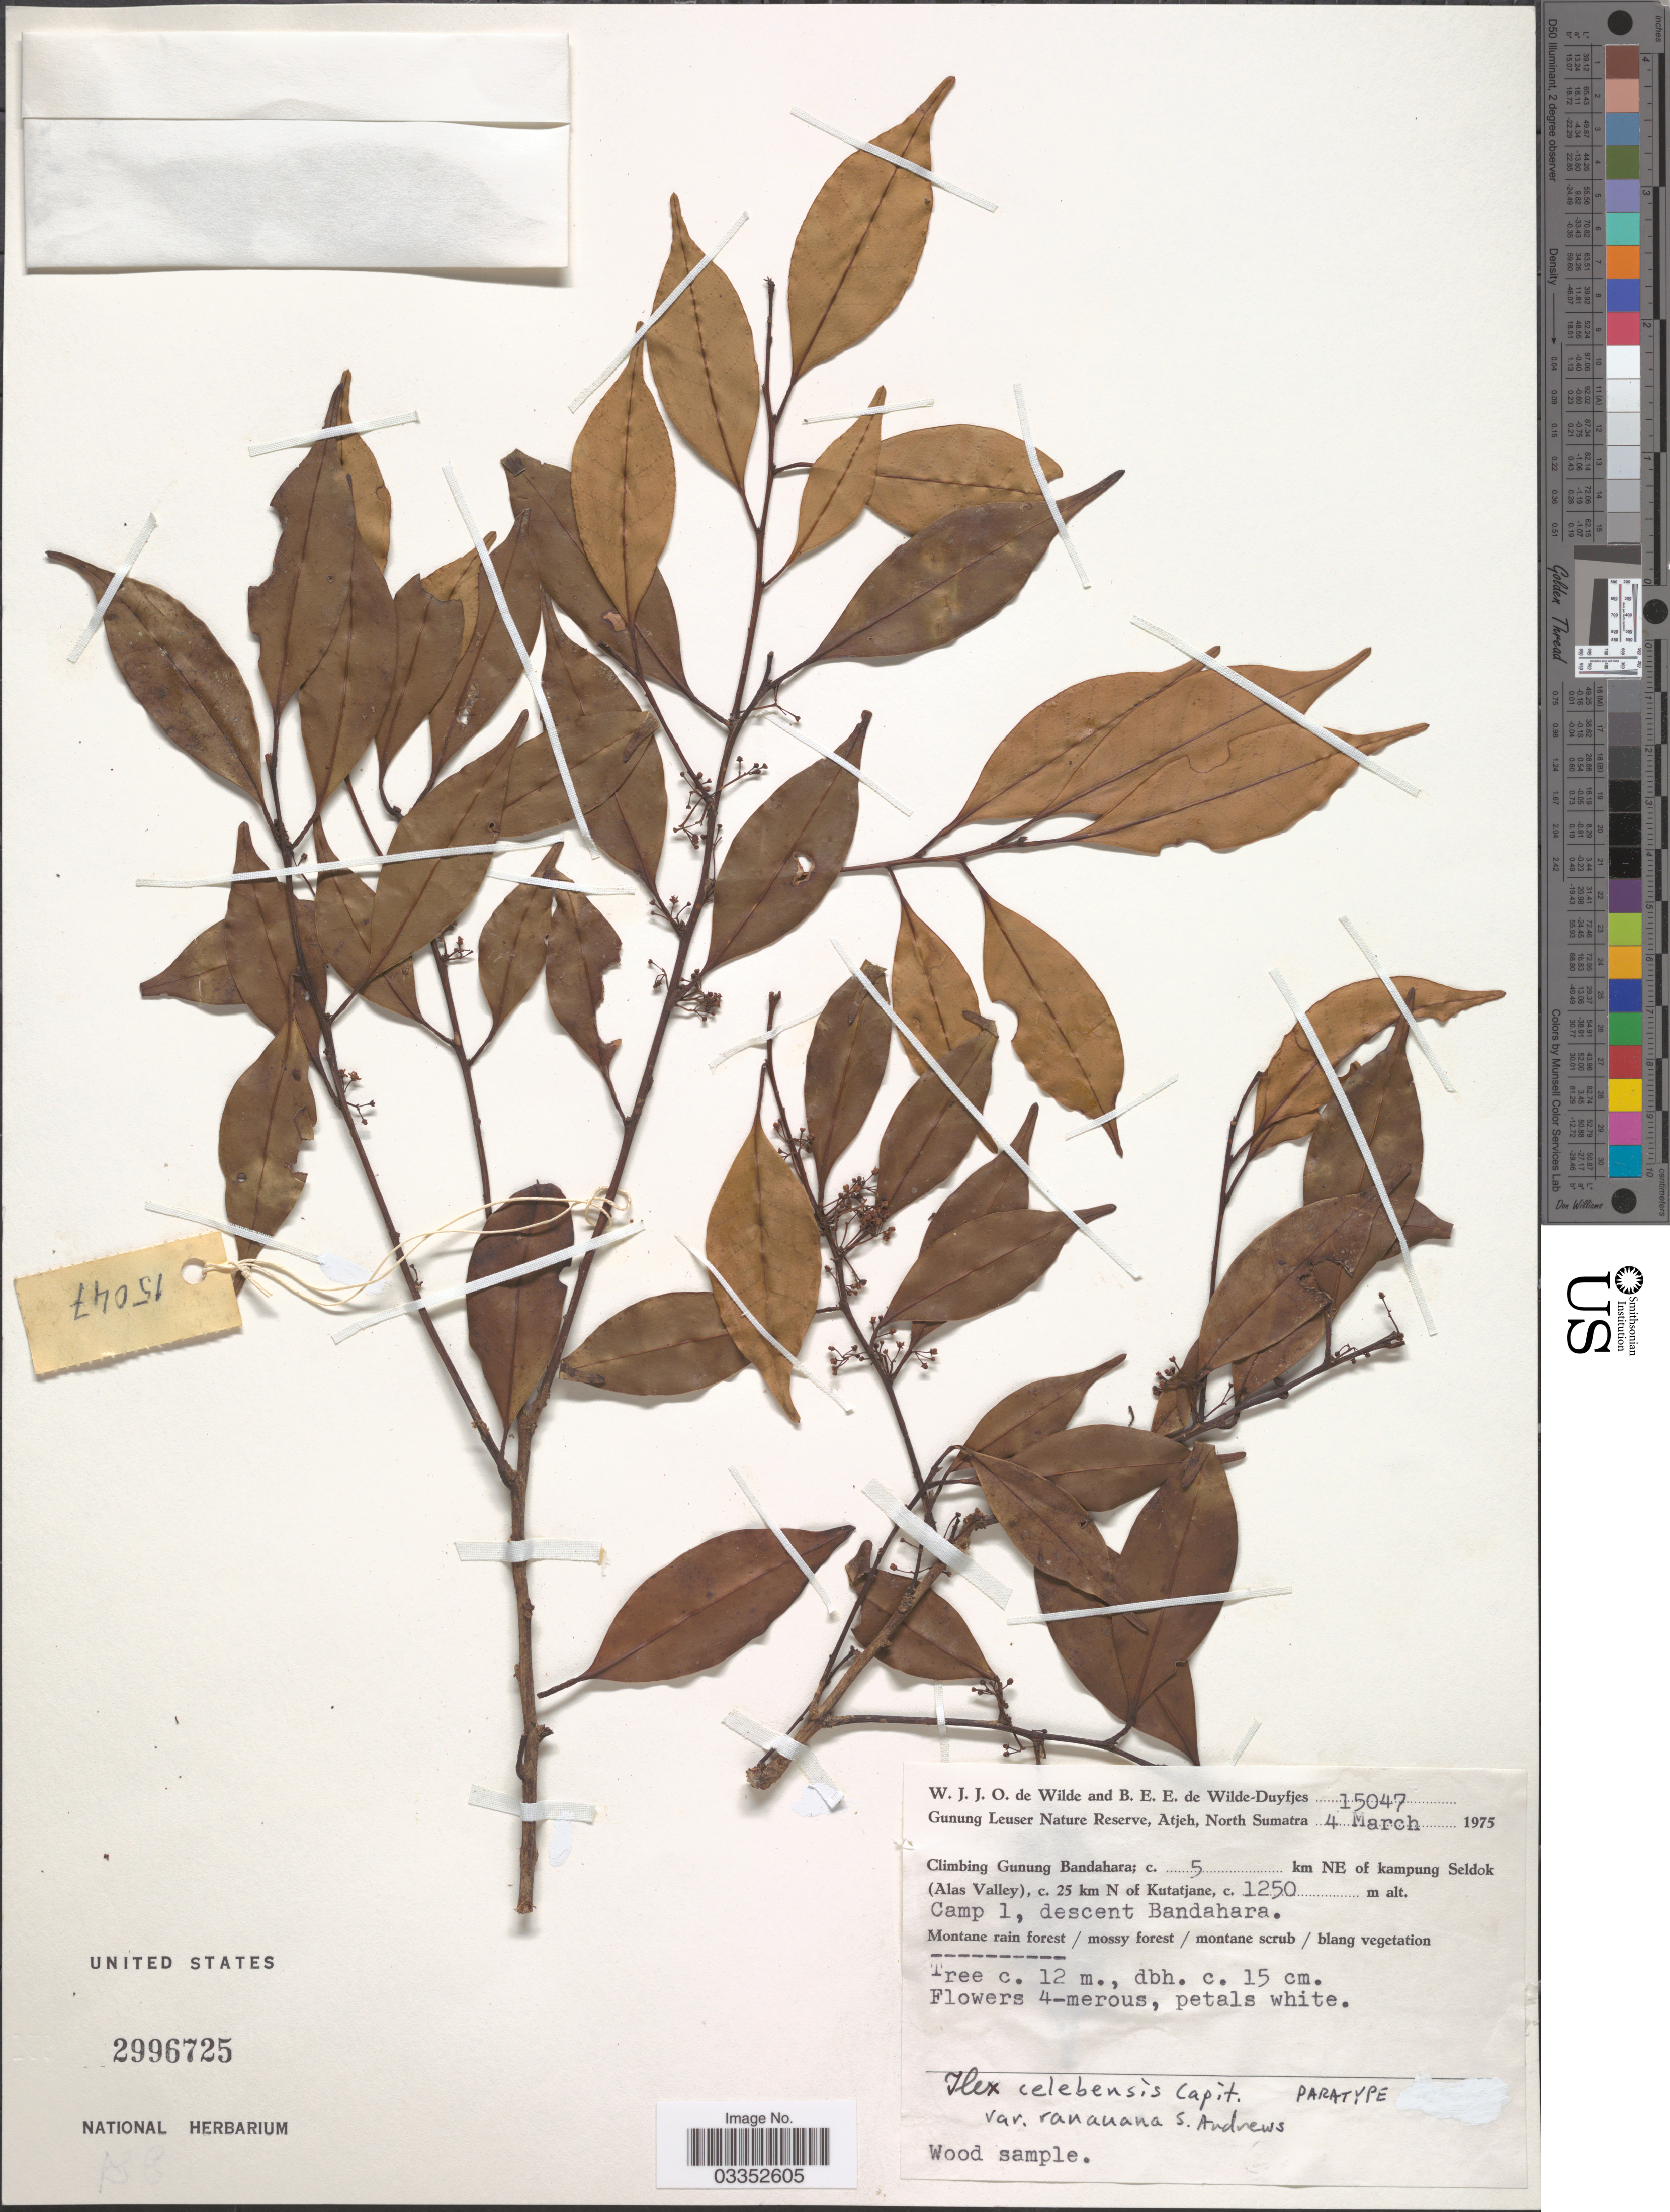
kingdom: Plantae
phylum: Tracheophyta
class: Magnoliopsida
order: Aquifoliales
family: Aquifoliaceae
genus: Ilex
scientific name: Ilex celebensis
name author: Capit.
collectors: W. J. de Wilde & B. E. de Wilde-Duyfjes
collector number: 15047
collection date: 1975-03-04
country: Indonesia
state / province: Sumatra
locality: Gunung Leuser Nature Reserve, Atjeh, North Sumatra. Climbing Gunung Bandahara; c. 5 km NE of kampung Seldok (Alas Valley), c. 25 km N of Kutatjane. Camp 1, descent Bandahara.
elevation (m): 1250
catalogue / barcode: US 2996725